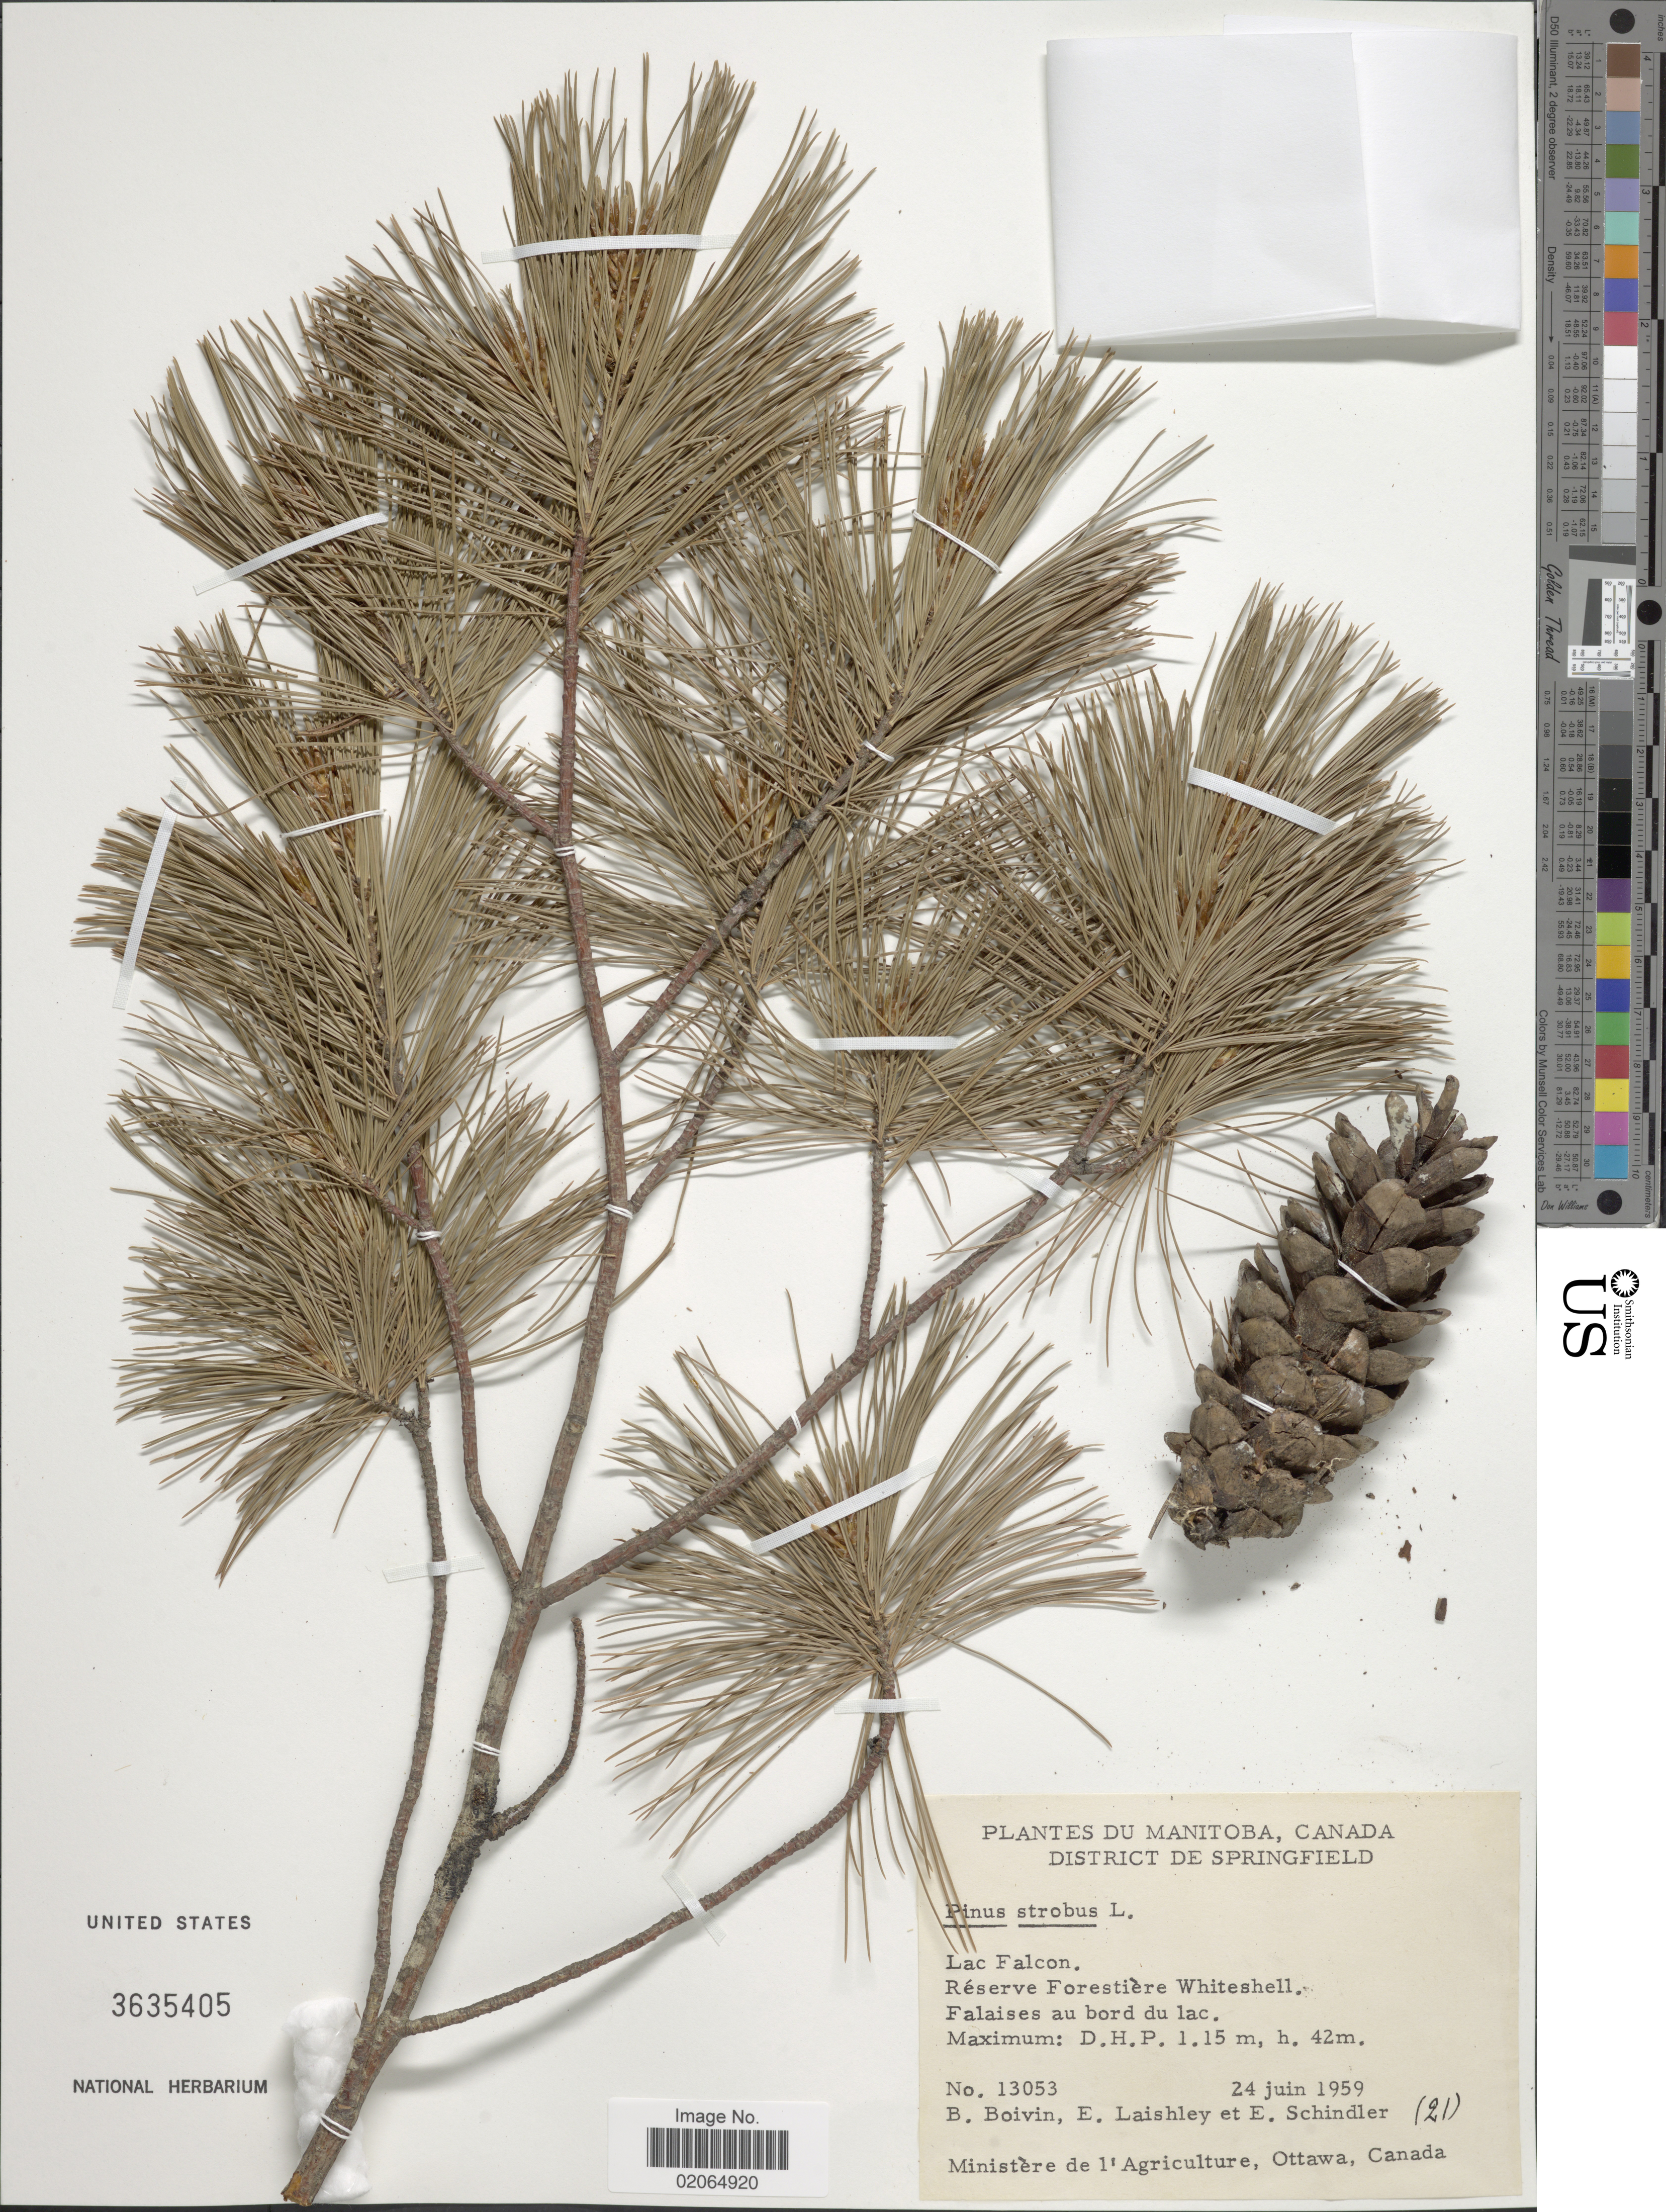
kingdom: Plantae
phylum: Tracheophyta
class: Pinopsida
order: Pinales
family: Pinaceae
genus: Pinus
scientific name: Pinus strobus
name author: L.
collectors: J. R. B. Boivin, E. Laishley & E. Schindler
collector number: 13053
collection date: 1959-06-24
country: Canada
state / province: Manitoba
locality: District de Springfield, Lac Falcon, Reserve Forestiere Whiteshell, Falaises au bord du lac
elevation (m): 42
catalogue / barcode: US 3635405